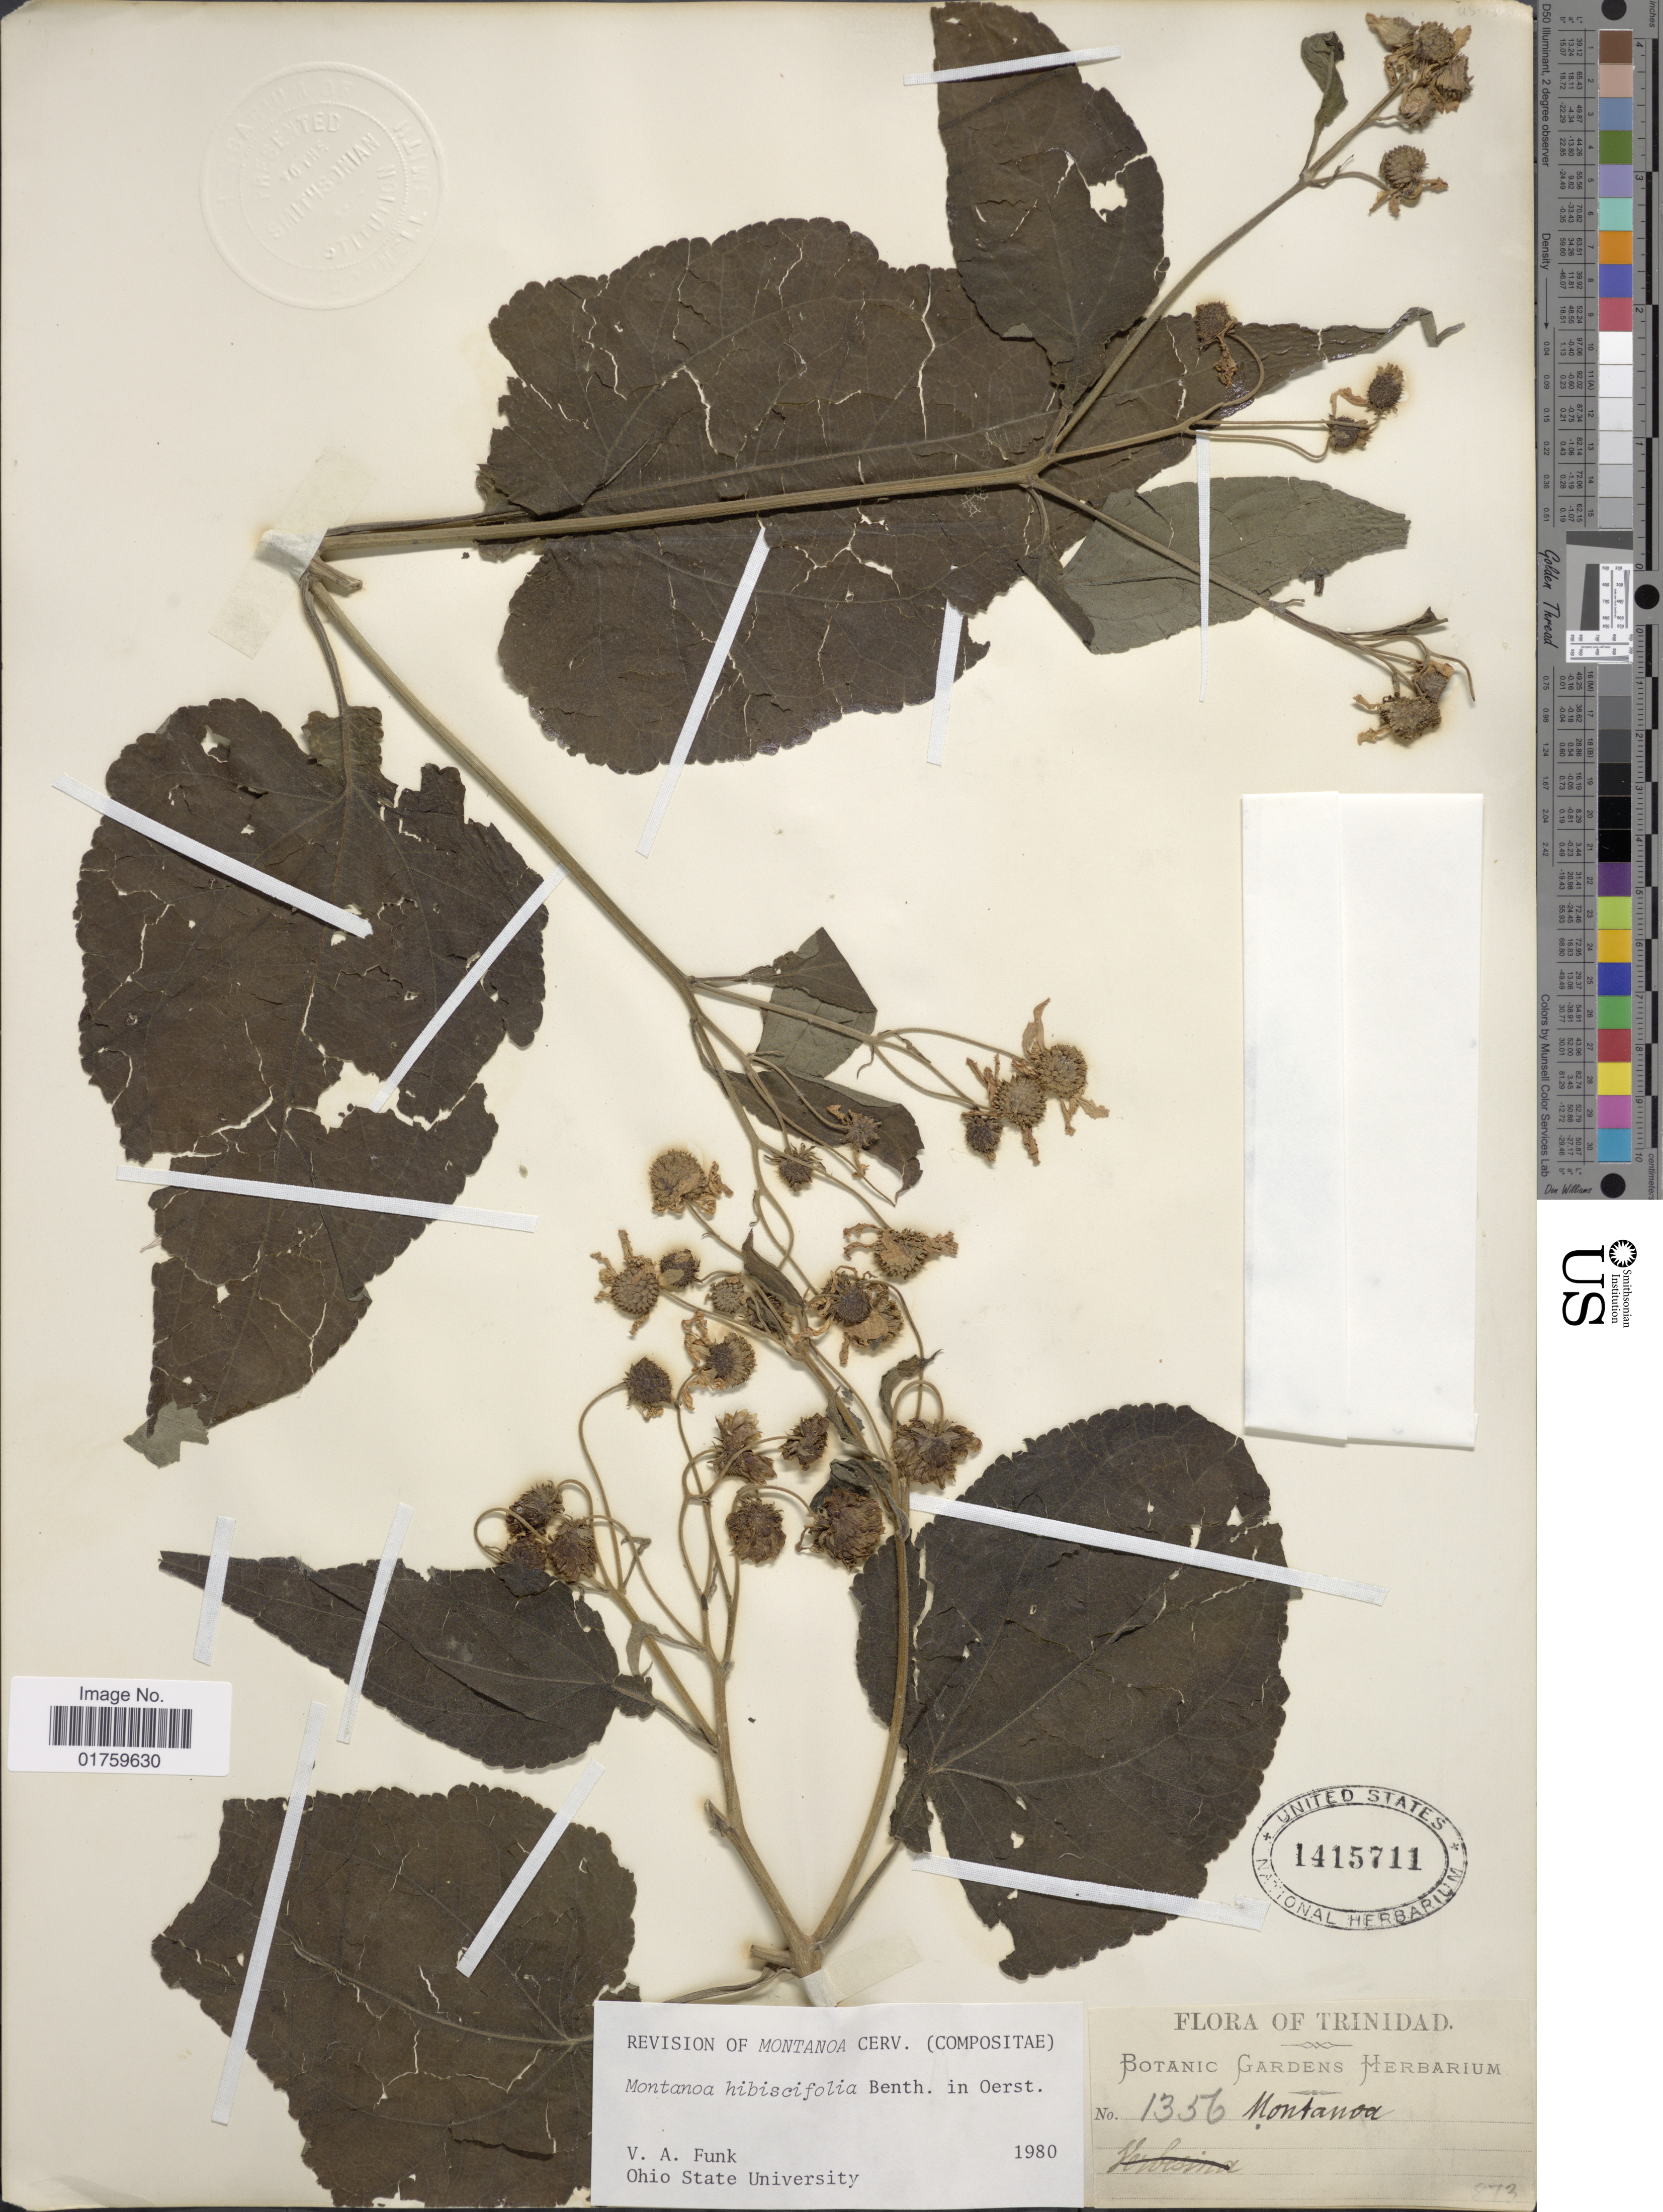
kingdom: Plantae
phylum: Tracheophyta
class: Magnoliopsida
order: Asterales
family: Asteraceae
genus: Montanoa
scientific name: Montanoa hibiscifolia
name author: Benth.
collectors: ex herb. Bot. Gard.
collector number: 1356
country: Trinidad and Tobago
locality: Trinidad.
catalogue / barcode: US 1415711